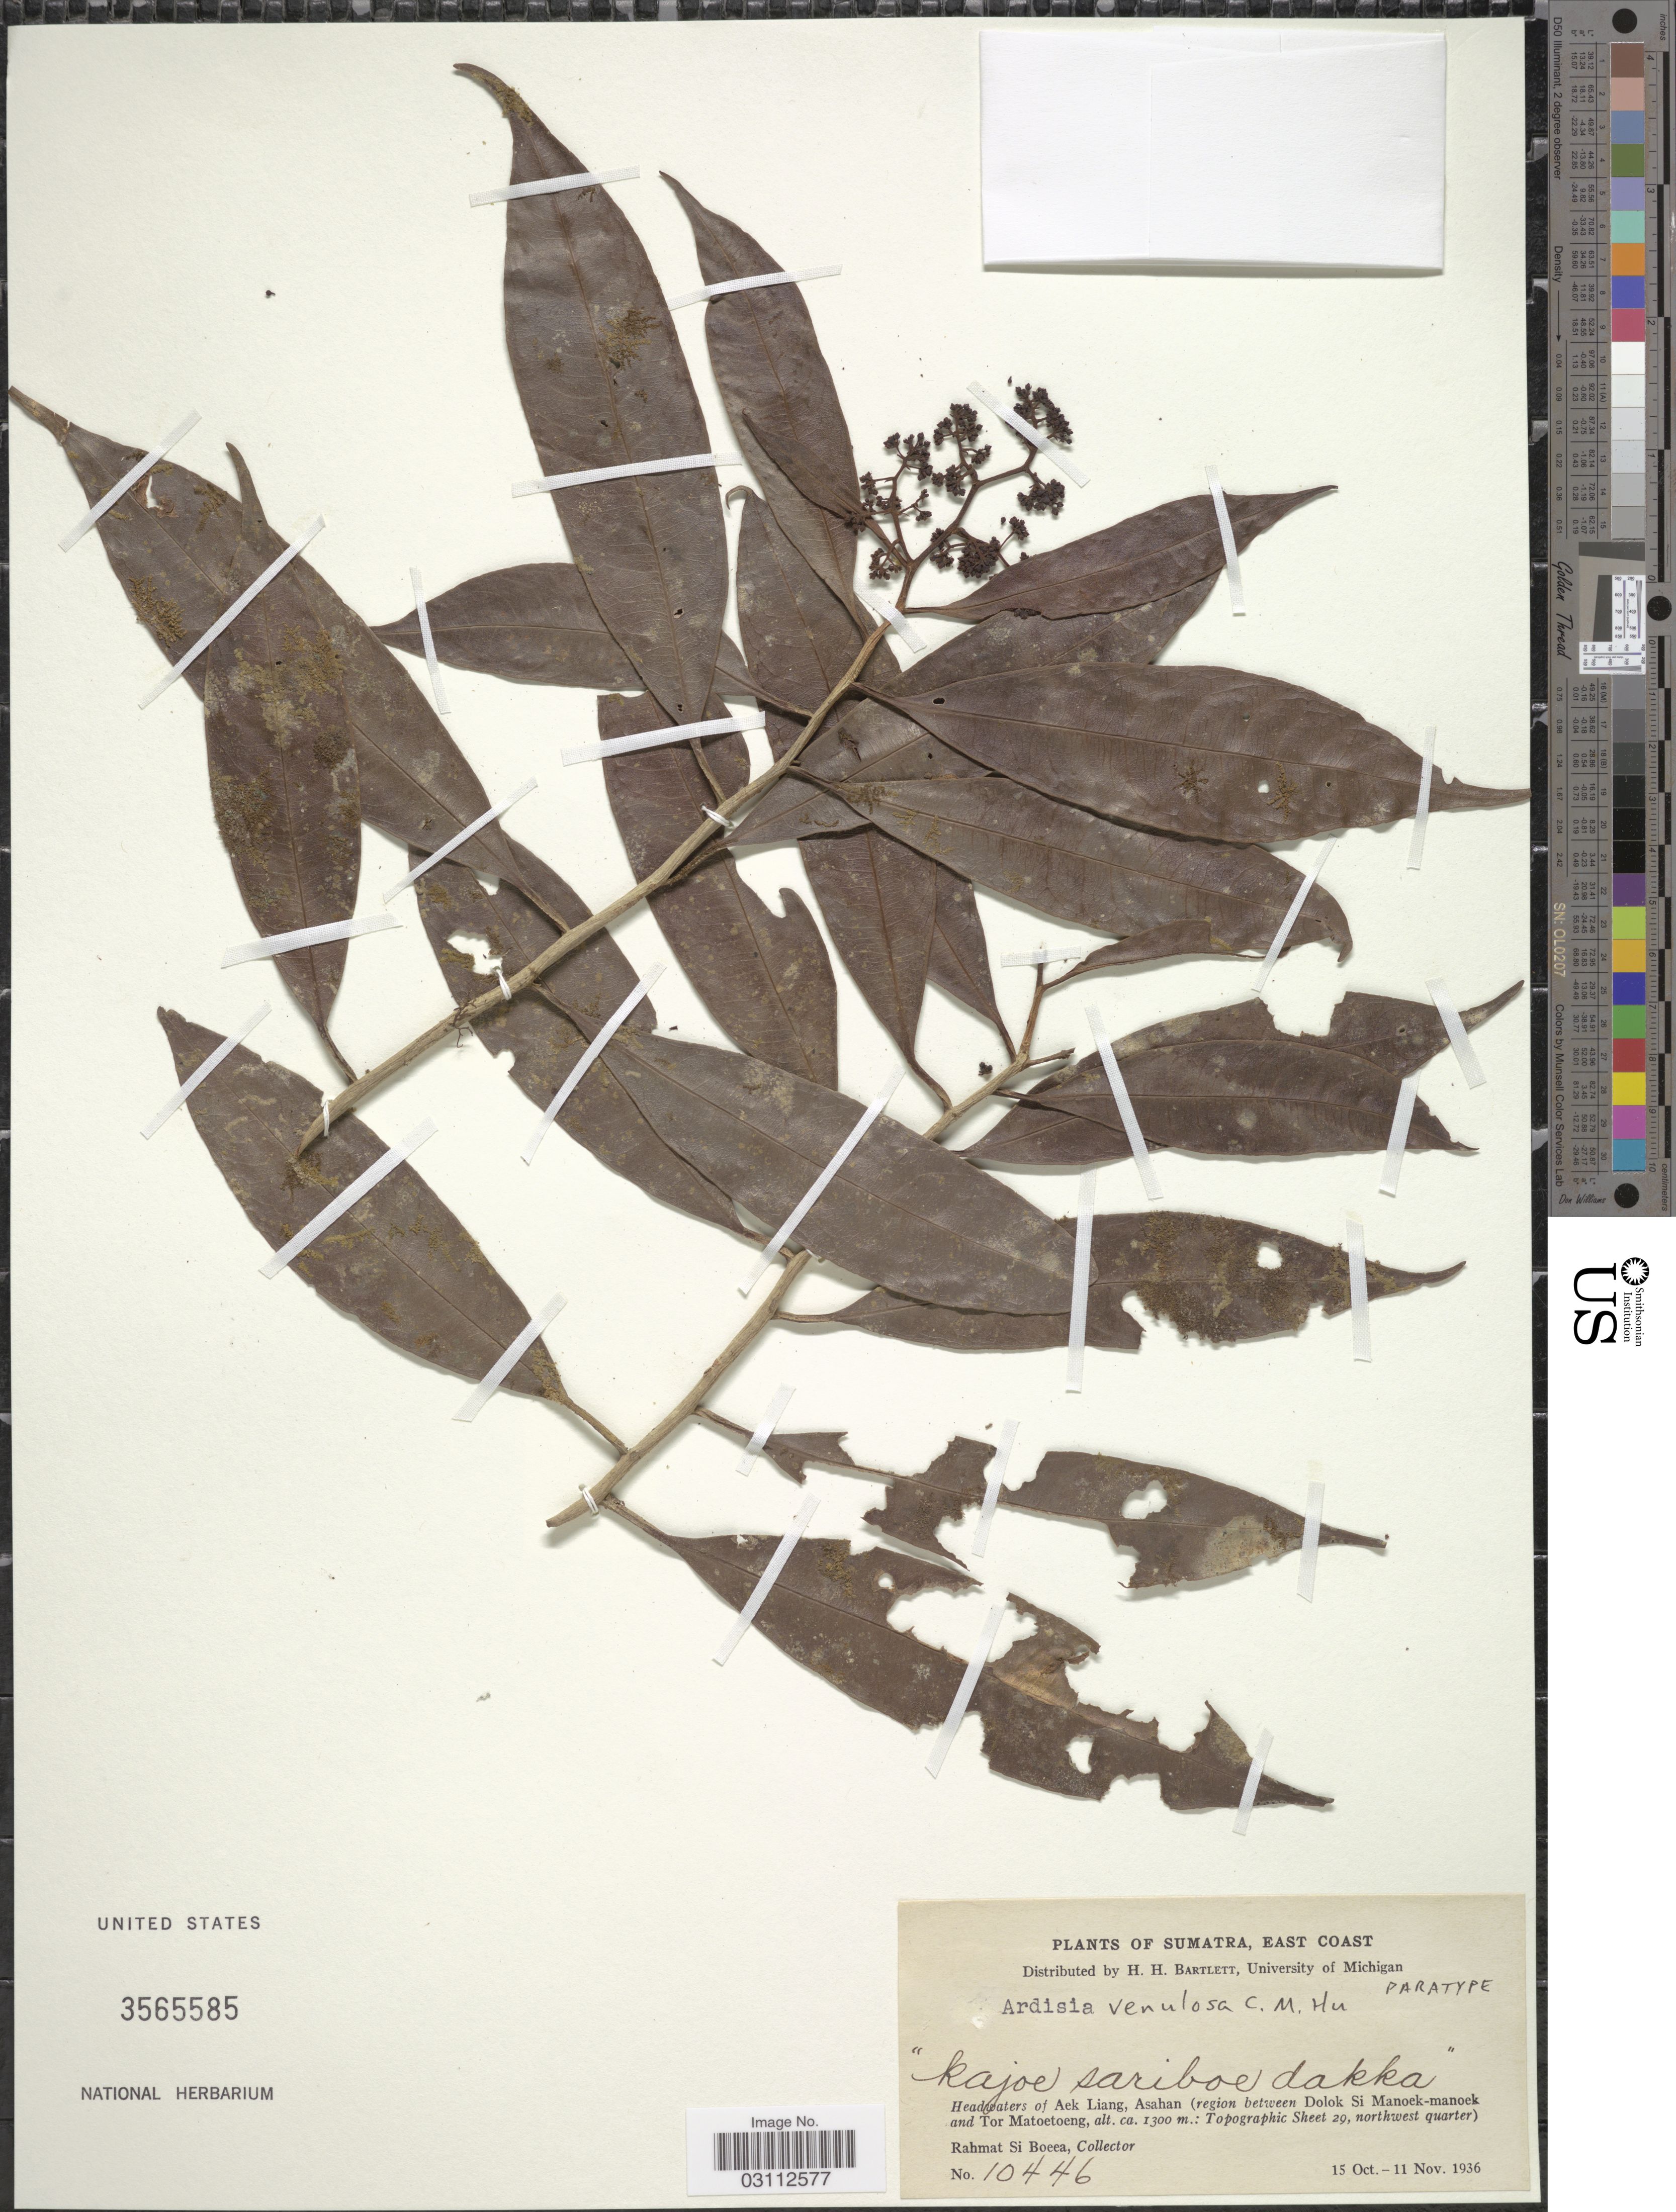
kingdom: Plantae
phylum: Tracheophyta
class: Magnoliopsida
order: Ericales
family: Primulaceae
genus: Ardisia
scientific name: Ardisia venulosa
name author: C.M. Hu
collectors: Rahmat Si Boeea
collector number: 10446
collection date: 1936-10-15/1936-11-11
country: Indonesia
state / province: Sumatra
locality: East Coast. Headwaters of Aek Liang, Asahan (region between Dolok Si Manoek-manoek and Tor Matoetoeng: Topographic Sheet 29, northwest quarter).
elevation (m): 1300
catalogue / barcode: US 3565585